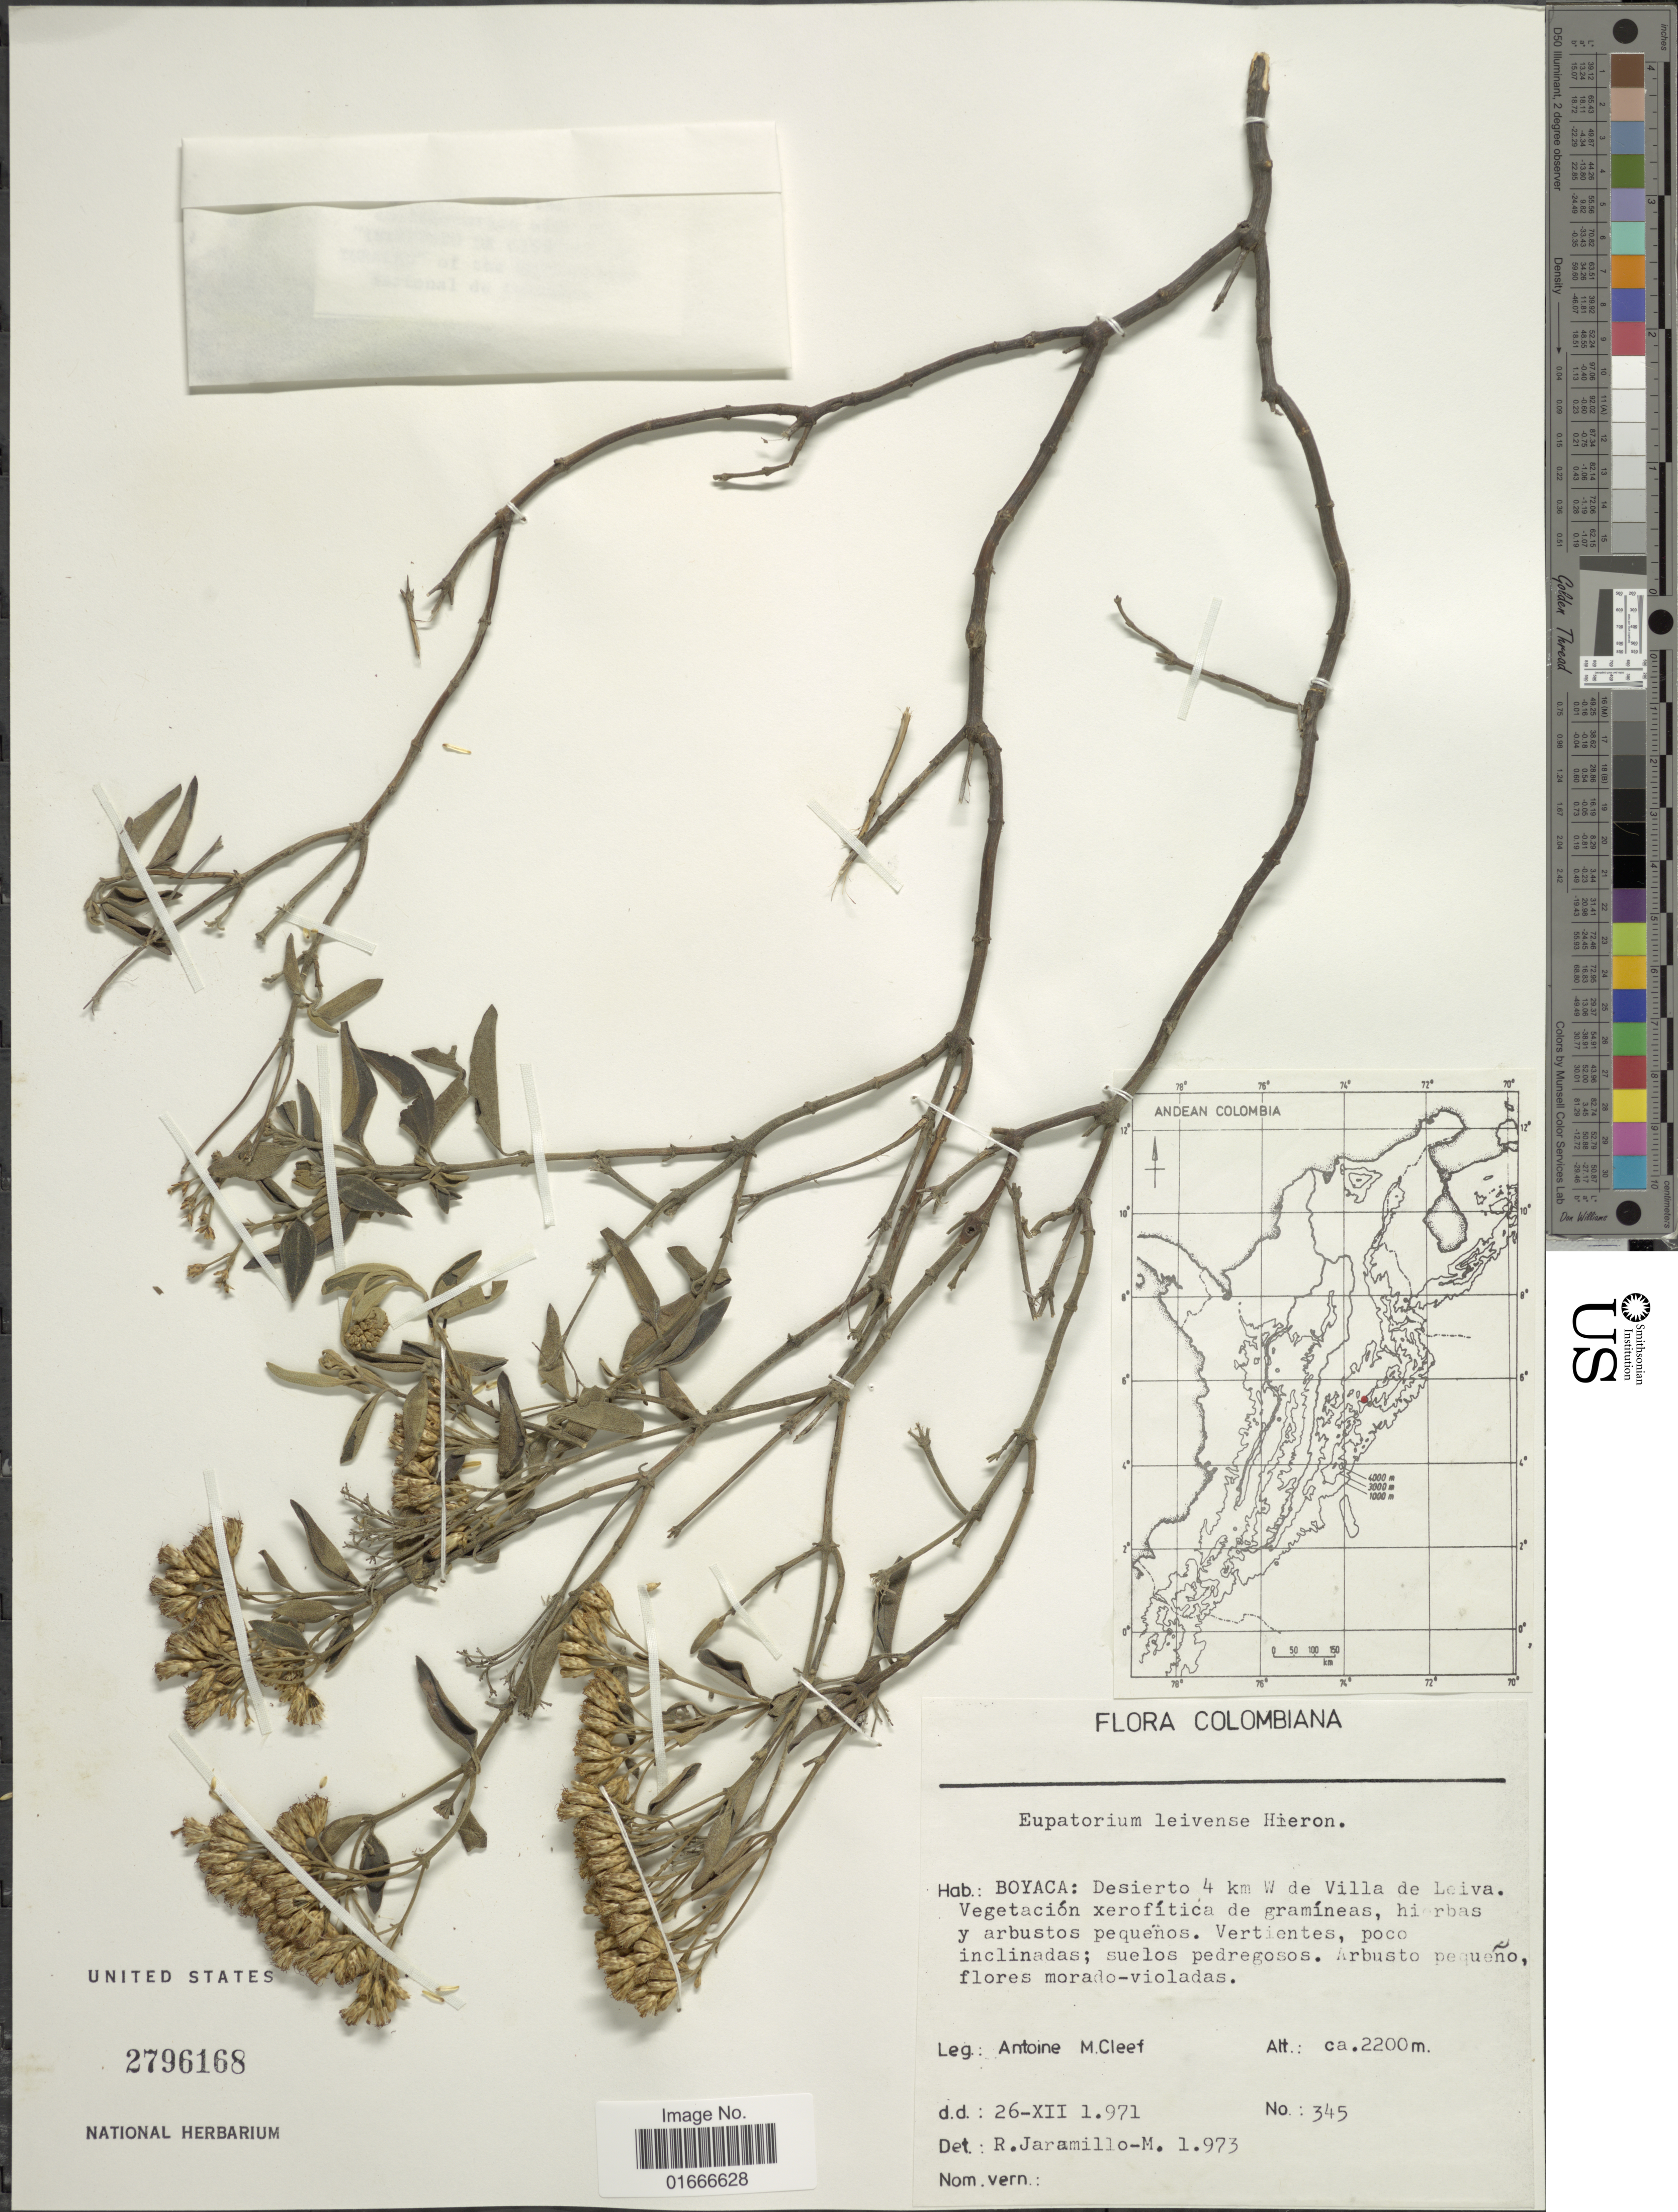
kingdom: Plantae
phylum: Tracheophyta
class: Magnoliopsida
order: Asterales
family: Asteraceae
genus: Chromolaena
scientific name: Chromolaena leivensis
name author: (Hieron.) R.M. King & H. Rob.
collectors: A. M. Cleef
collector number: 345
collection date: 1971-12-26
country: Colombia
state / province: Boyacá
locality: Desierto 4 km W de Villa de Leiva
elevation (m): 2200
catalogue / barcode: US 2796168